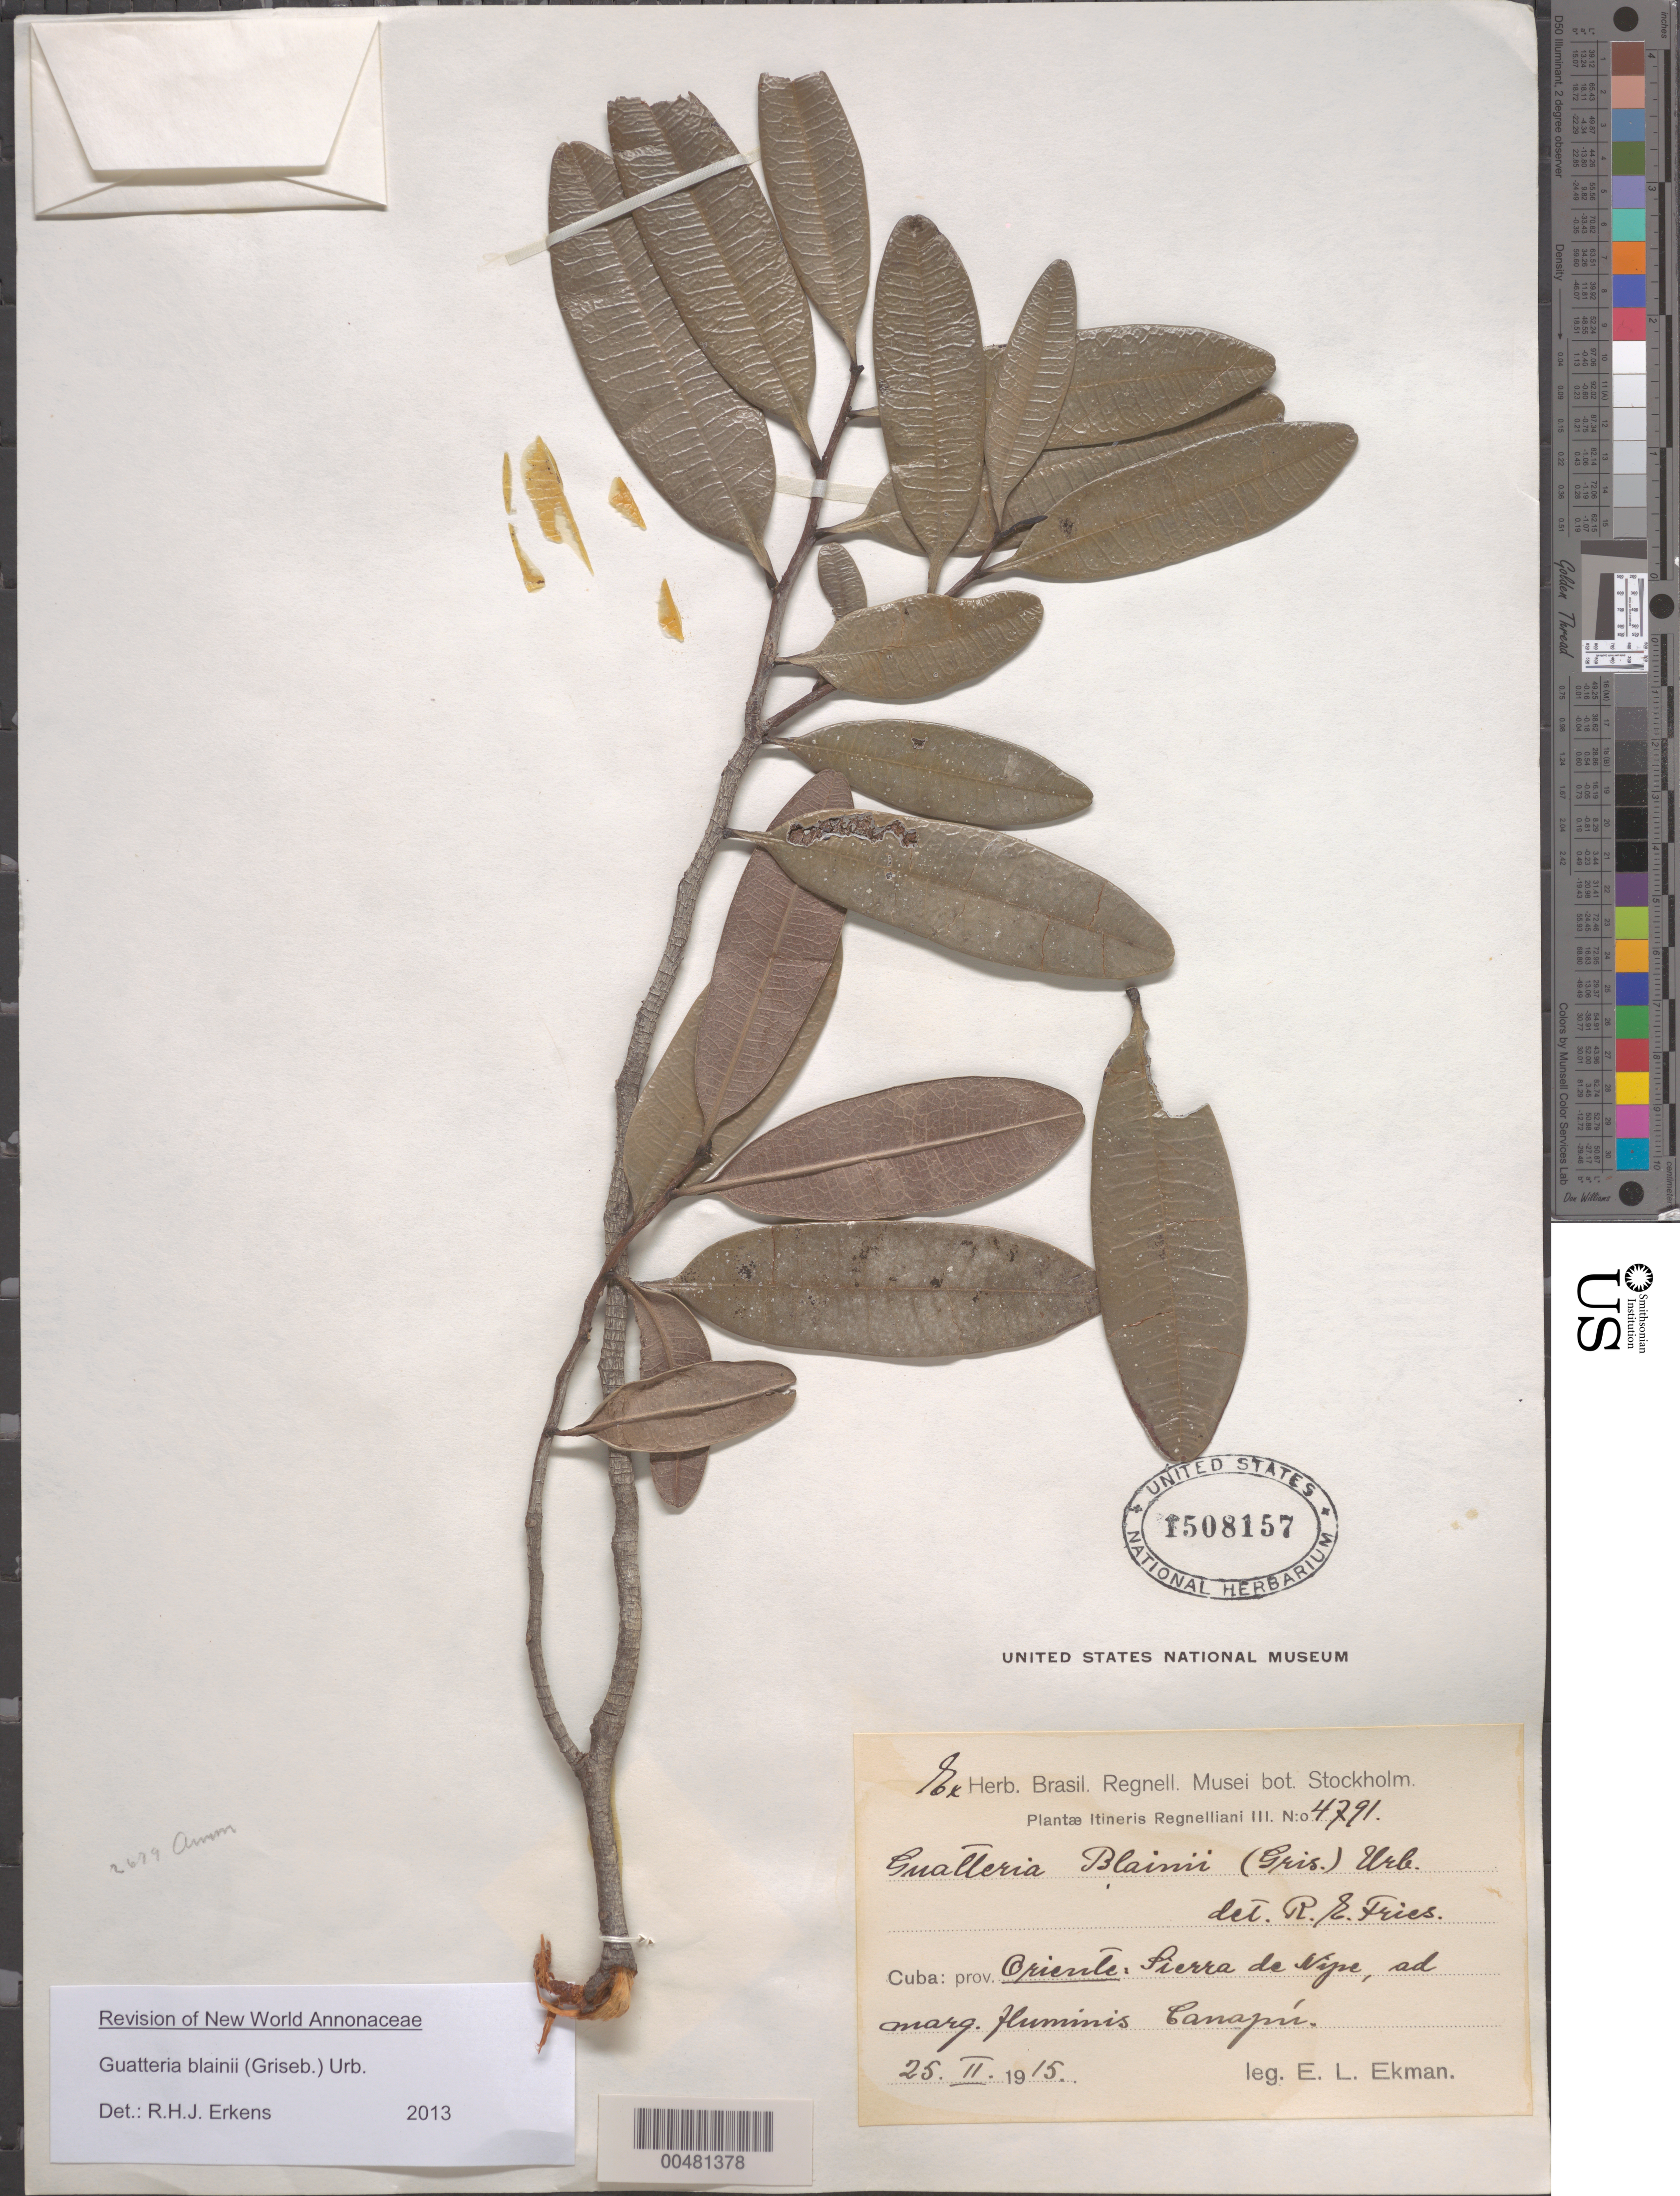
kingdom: Plantae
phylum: Tracheophyta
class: Magnoliopsida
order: Magnoliales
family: Annonaceae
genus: Guatteria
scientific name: Guatteria blainii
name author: (Griseb.) Urb.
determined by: Erkens, R. H. J.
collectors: E. L. Ekman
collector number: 4791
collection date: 1915-02-25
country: Cuba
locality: Sierra de Nipe ad marg. fluminis Canapú [?]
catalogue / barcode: US 1508157